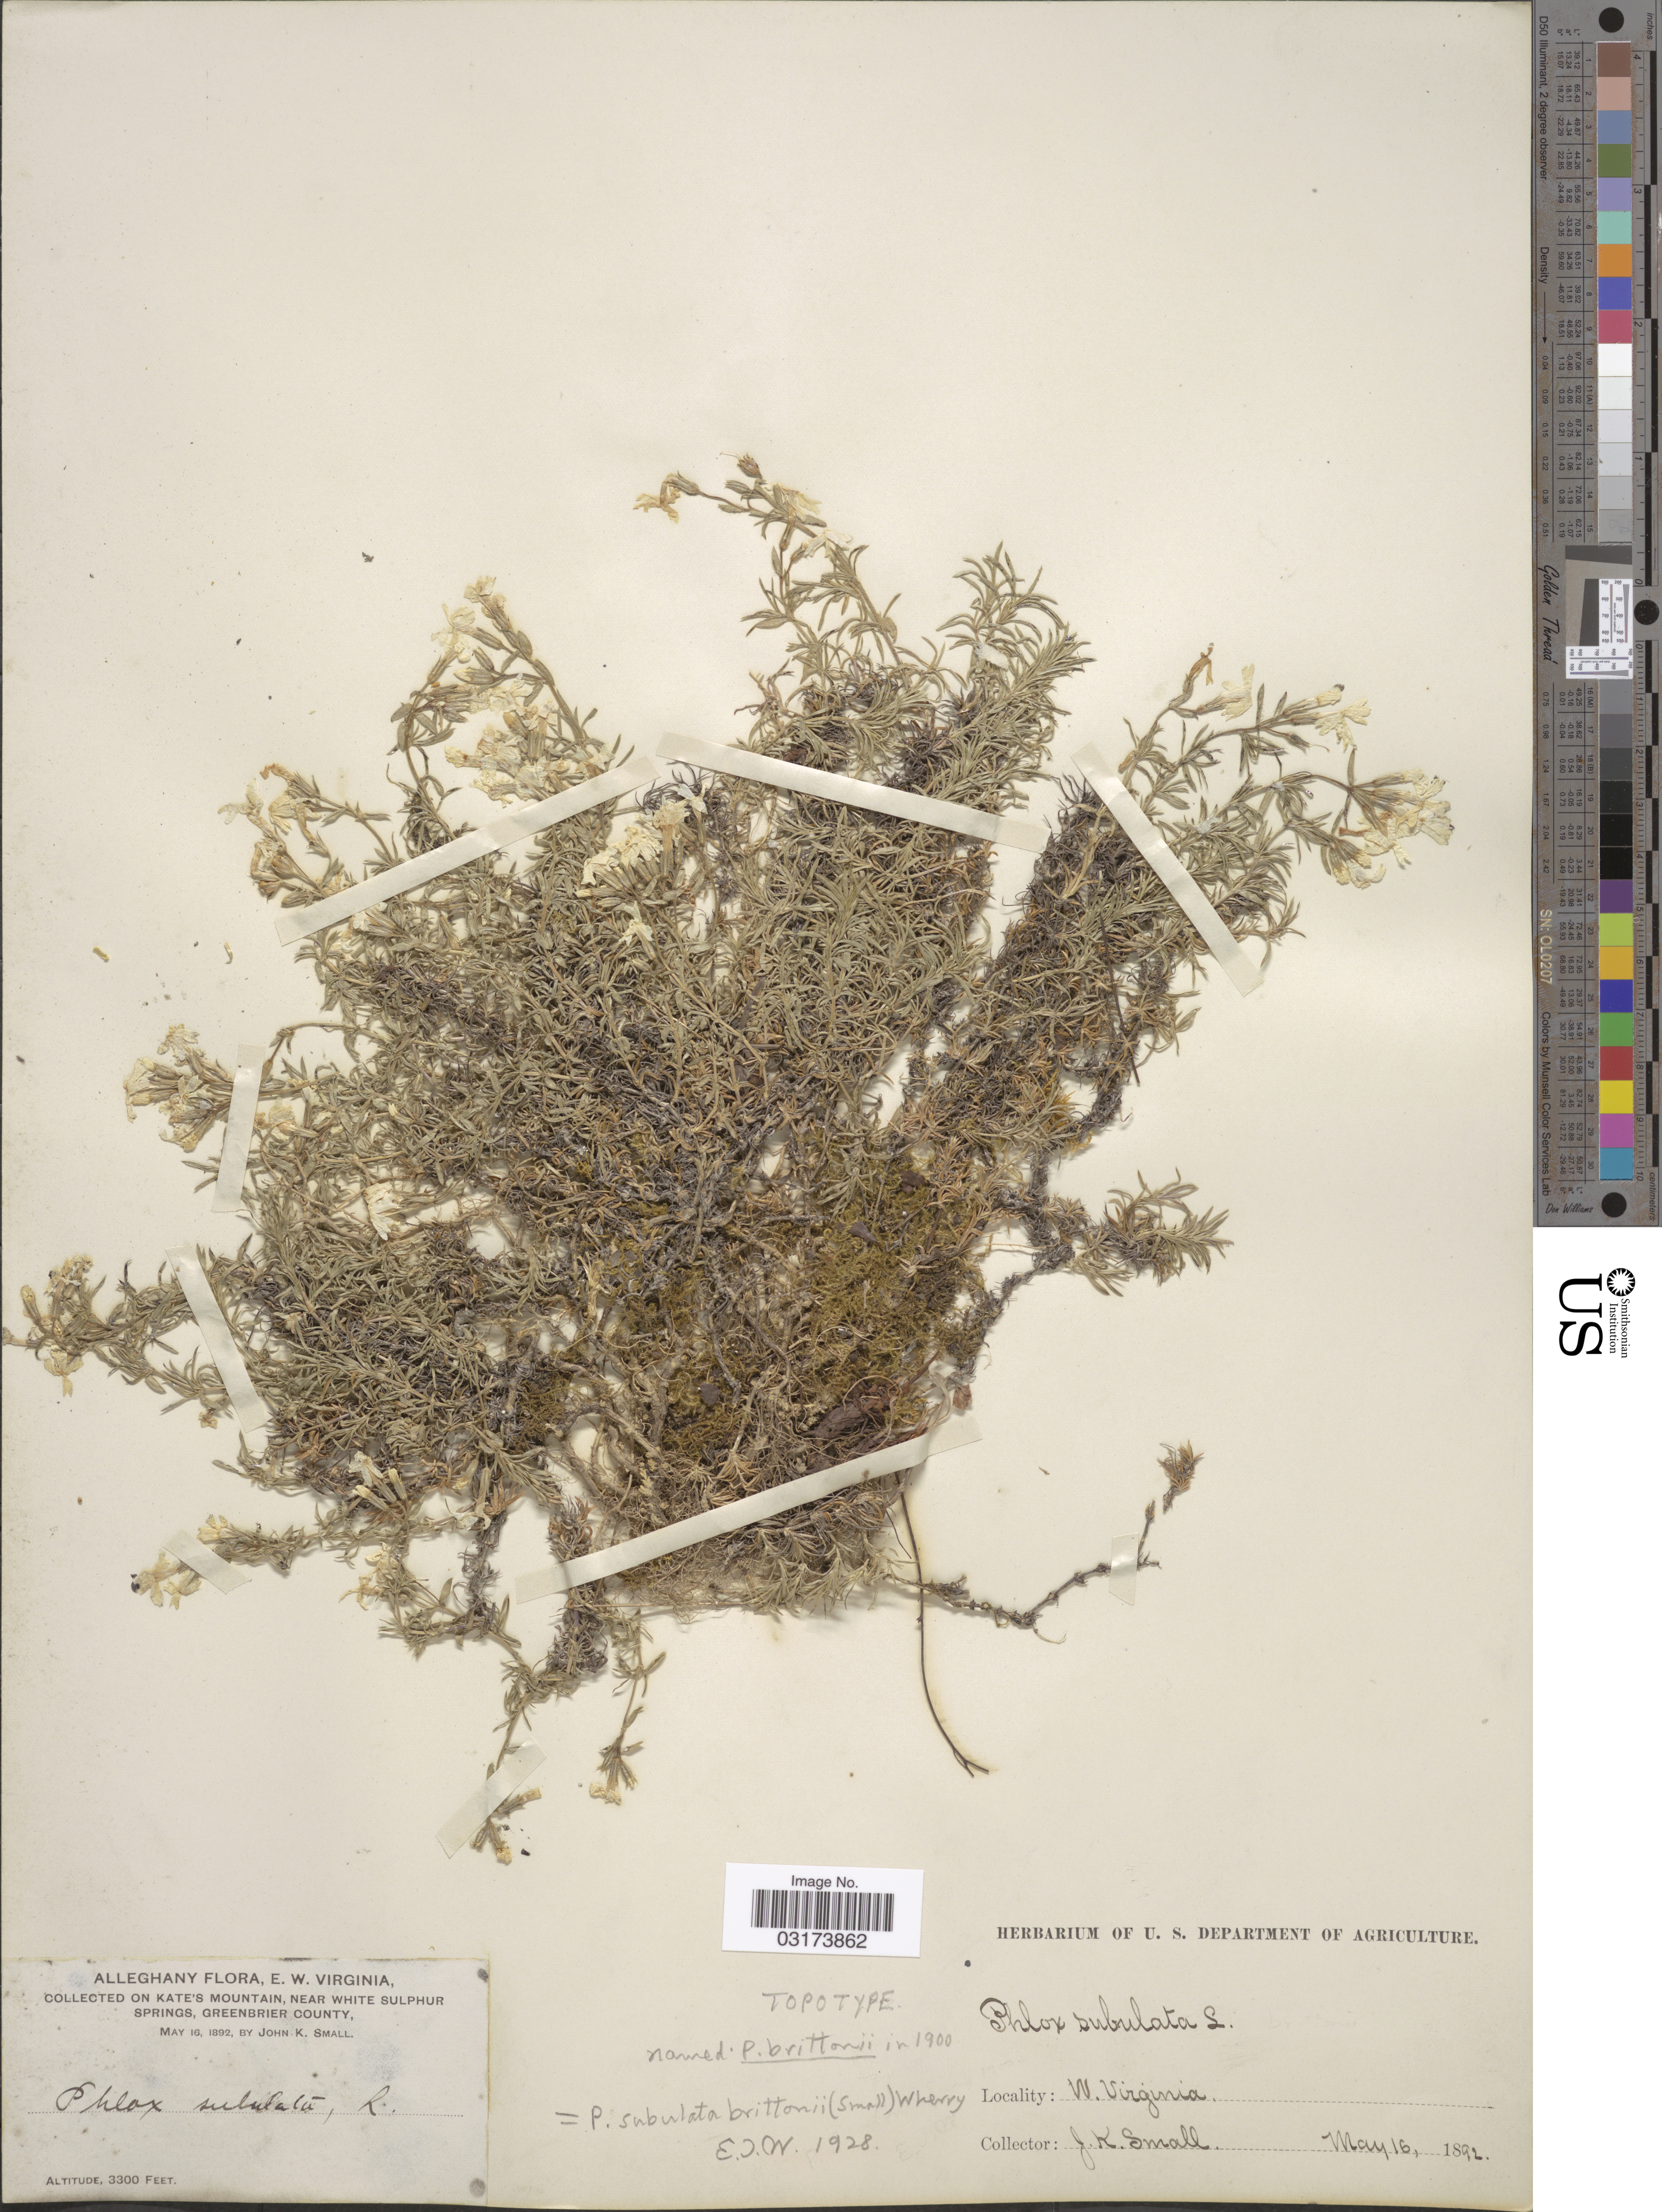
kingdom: Plantae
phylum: Tracheophyta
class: Magnoliopsida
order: Ericales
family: Polemoniaceae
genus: Phlox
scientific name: Phlox subulata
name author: L.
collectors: J. K. Small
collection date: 1892-05-16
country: United States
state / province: West Virginia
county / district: Greenbrier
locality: Alleghany. Kate's Mountain, near White Sulphur Springs, Greenbrier County.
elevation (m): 1006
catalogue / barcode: US 103212